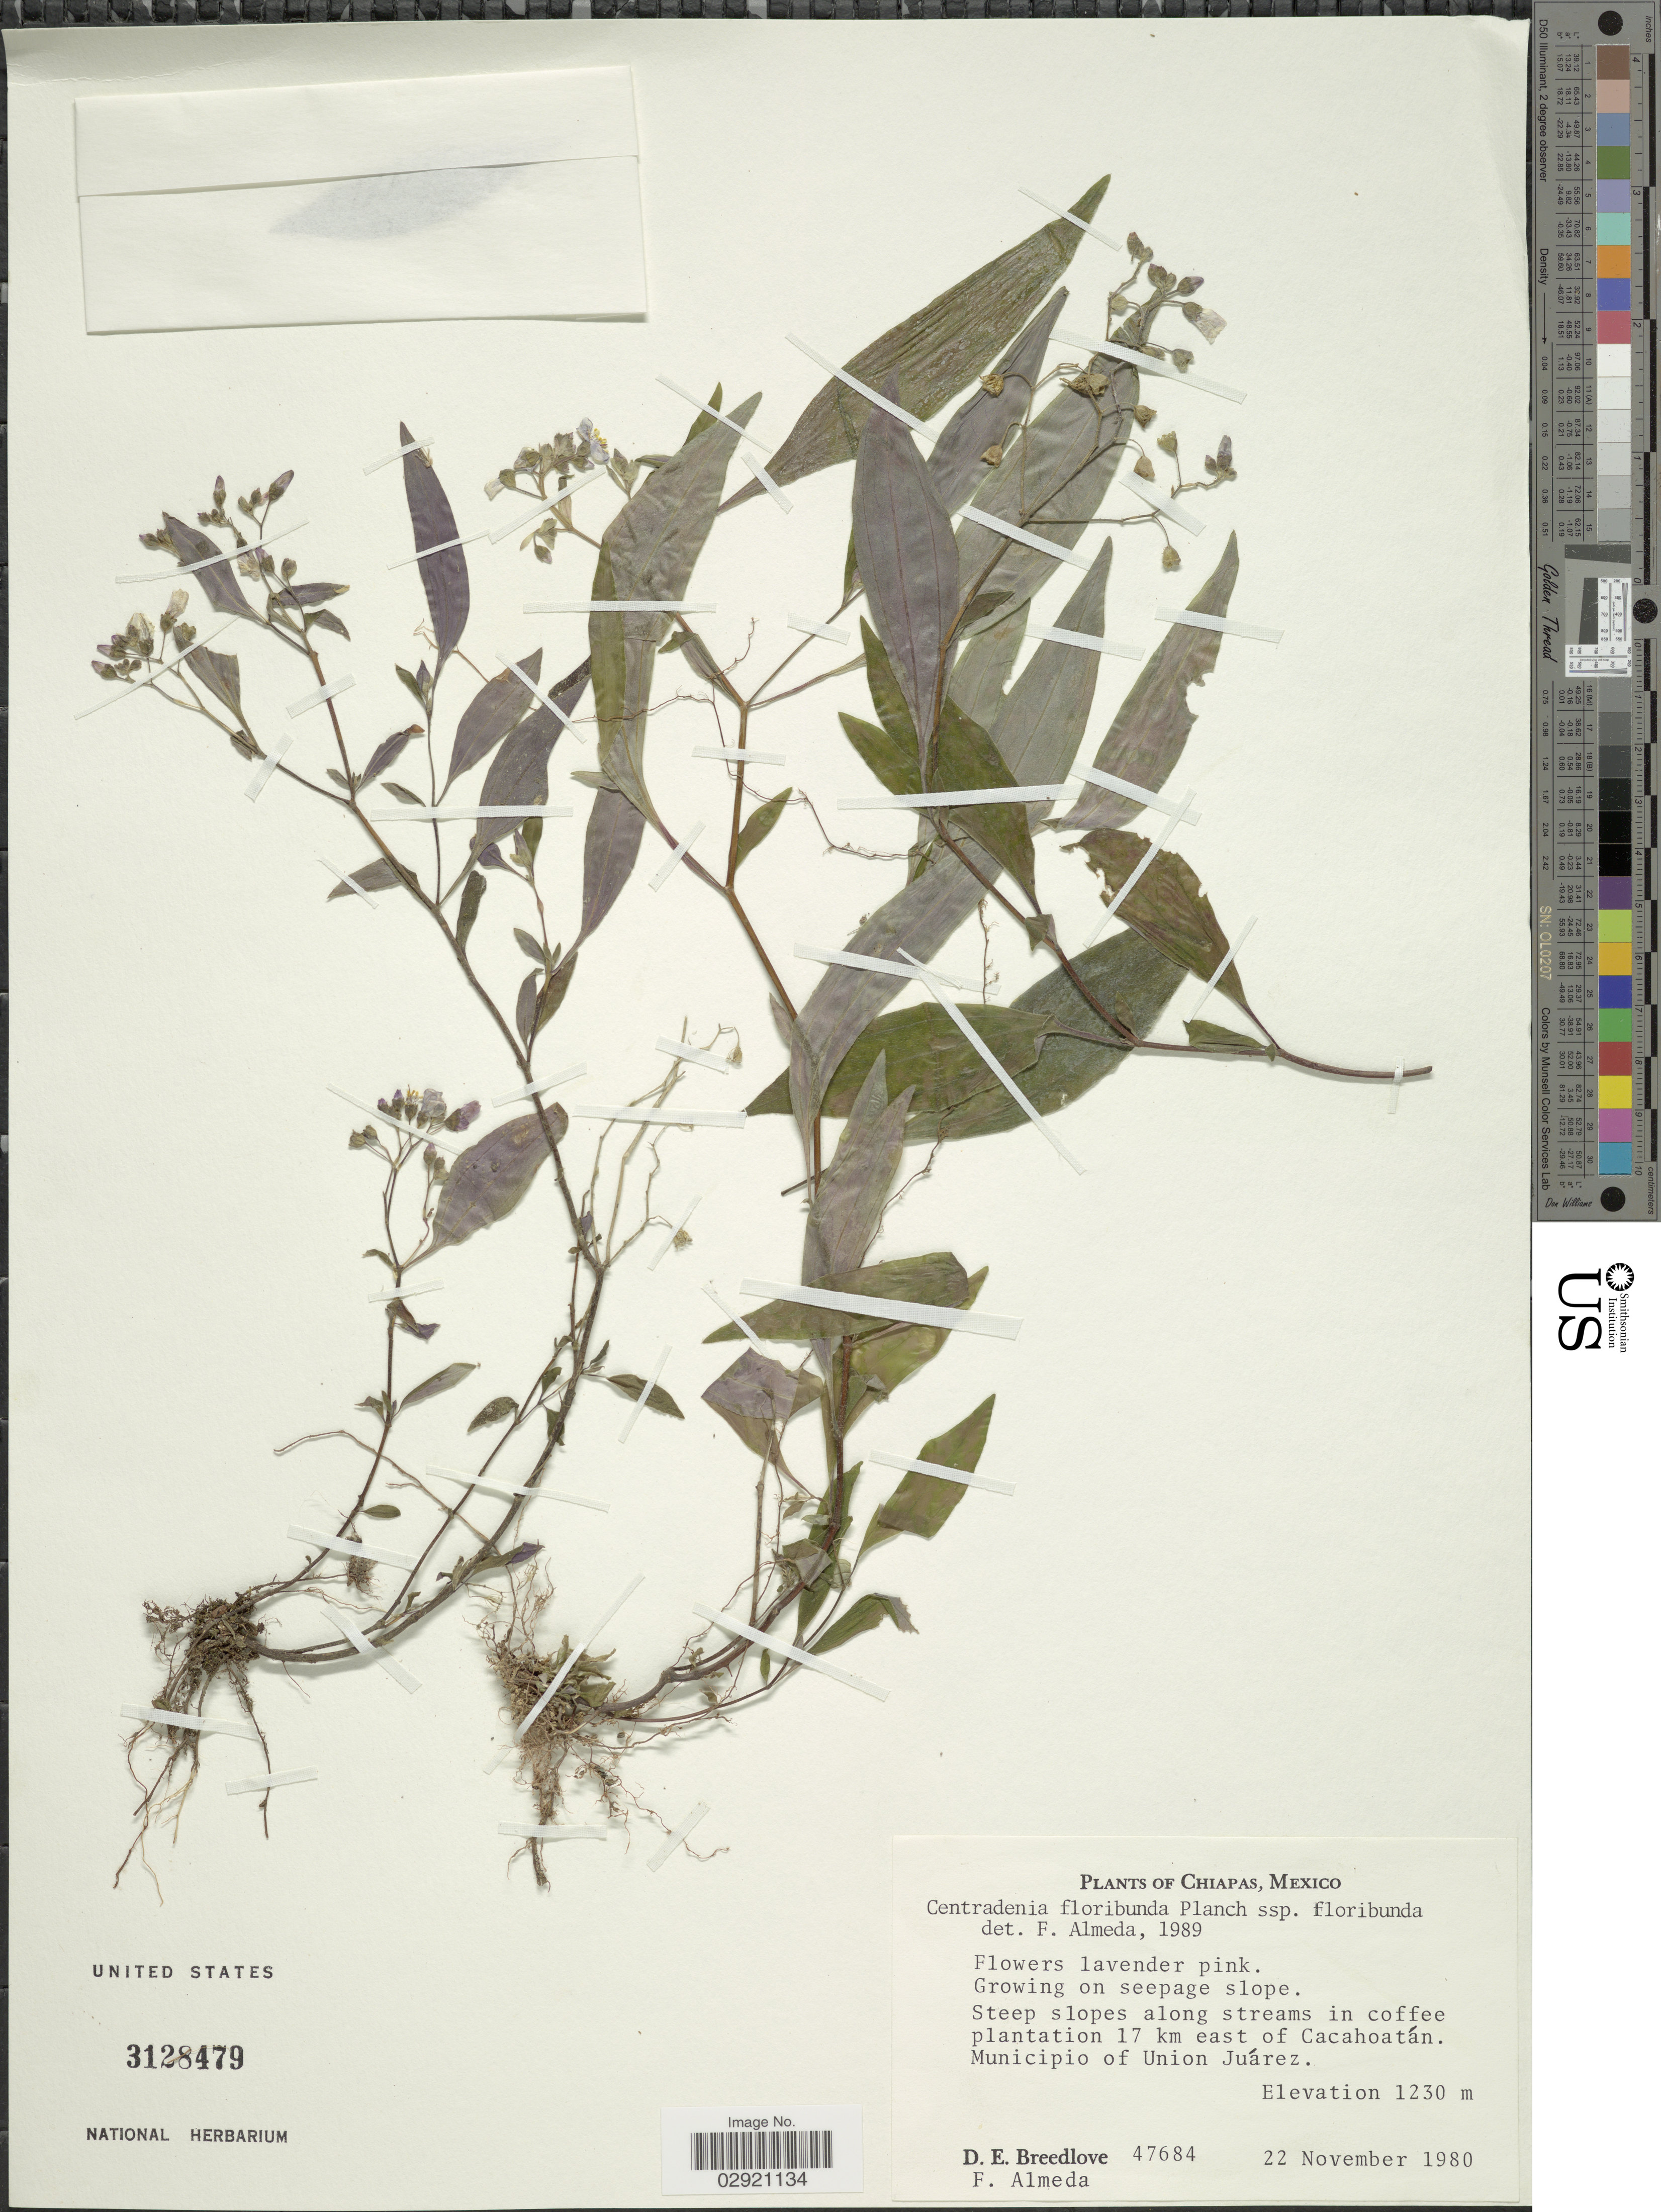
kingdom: Plantae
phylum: Tracheophyta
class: Magnoliopsida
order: Myrtales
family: Melastomataceae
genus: Centradenia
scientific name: Centradenia floribunda subsp. floribunda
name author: Planch.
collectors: D. E. Breedlove & F. Almeda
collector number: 47684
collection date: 1980-11-22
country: Mexico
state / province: Chiapas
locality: In coffee plantation 17 km east of Cacahoatán. Municipio of Union Juárez.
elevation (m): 1230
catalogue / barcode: US 3128479